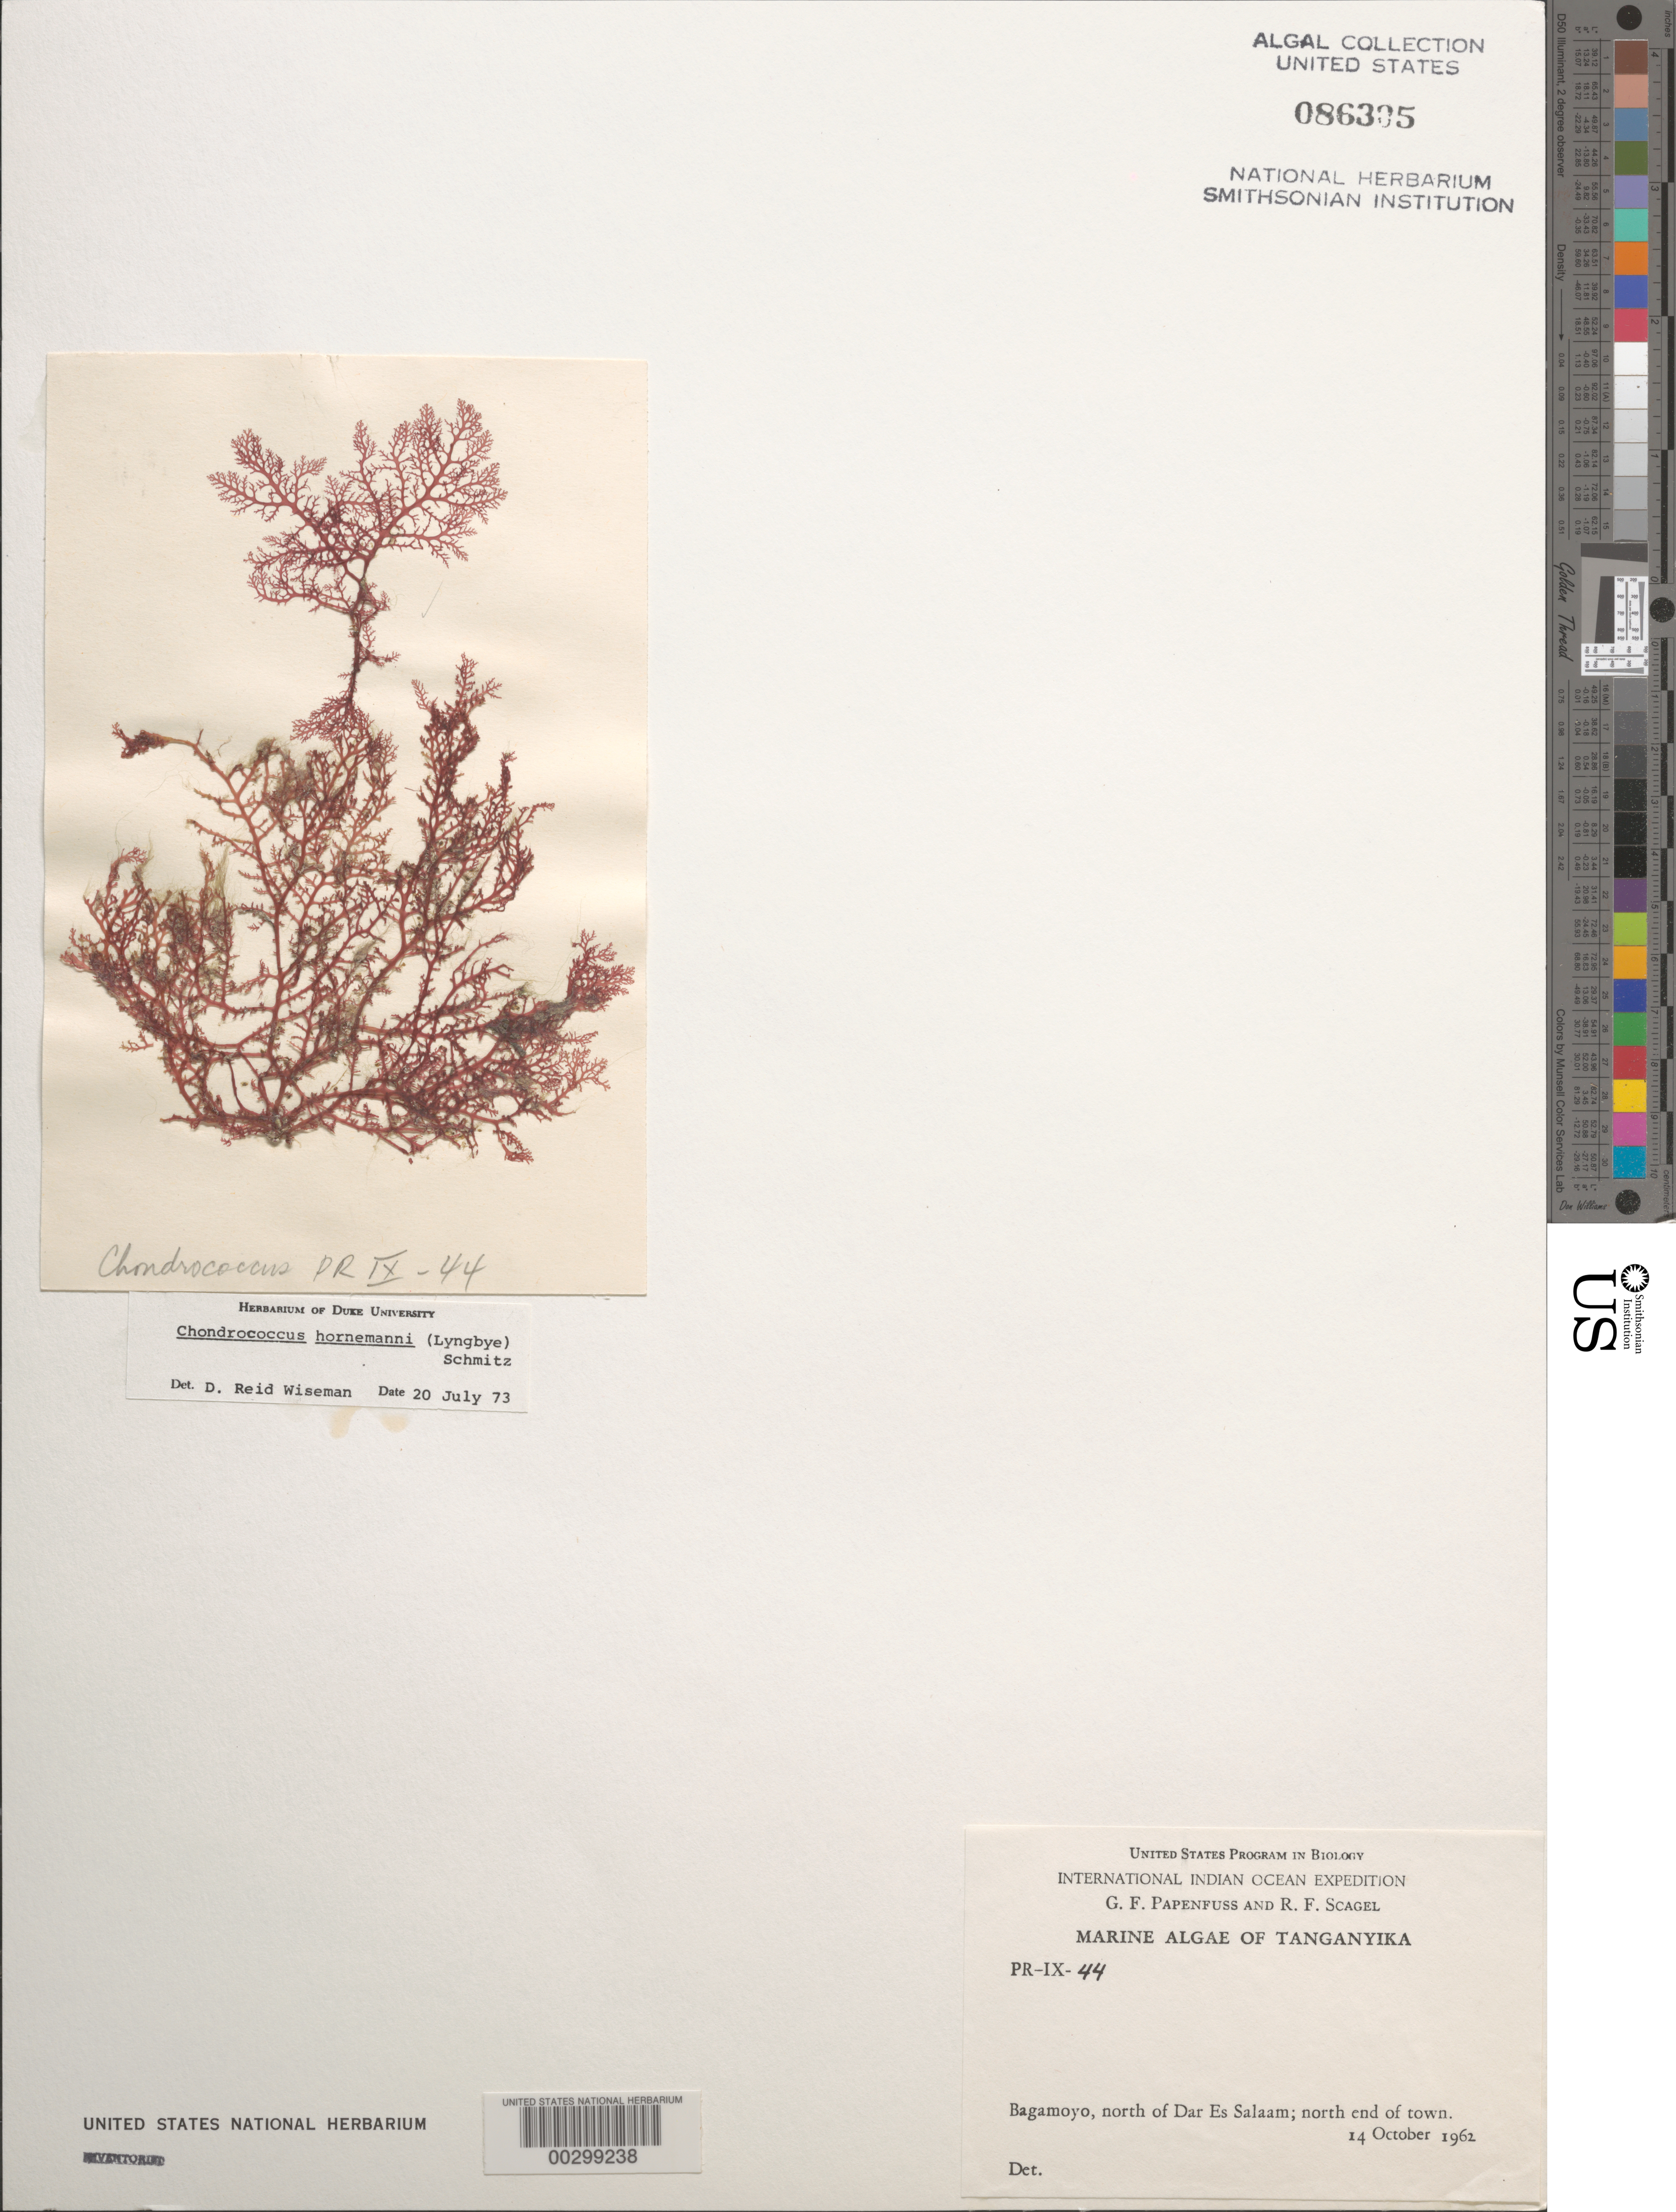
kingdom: Plantae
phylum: Rhodophyta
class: Florideophyceae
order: Gigartinales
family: Rhizophyllidaceae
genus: Portieria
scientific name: Portieria hornemannii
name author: (Lyngbye) P.C. Silva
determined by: Algae name updating Project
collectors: G. Papenfuss & R. F. Scagel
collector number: PR-IX-44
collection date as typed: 14 Oct 1962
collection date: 1962-10-14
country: Tanzania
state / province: Pwani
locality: Bagamoyo, north of Dar Es Salaam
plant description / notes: International Indian Ocean Expedition, 1962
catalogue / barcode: US 86305